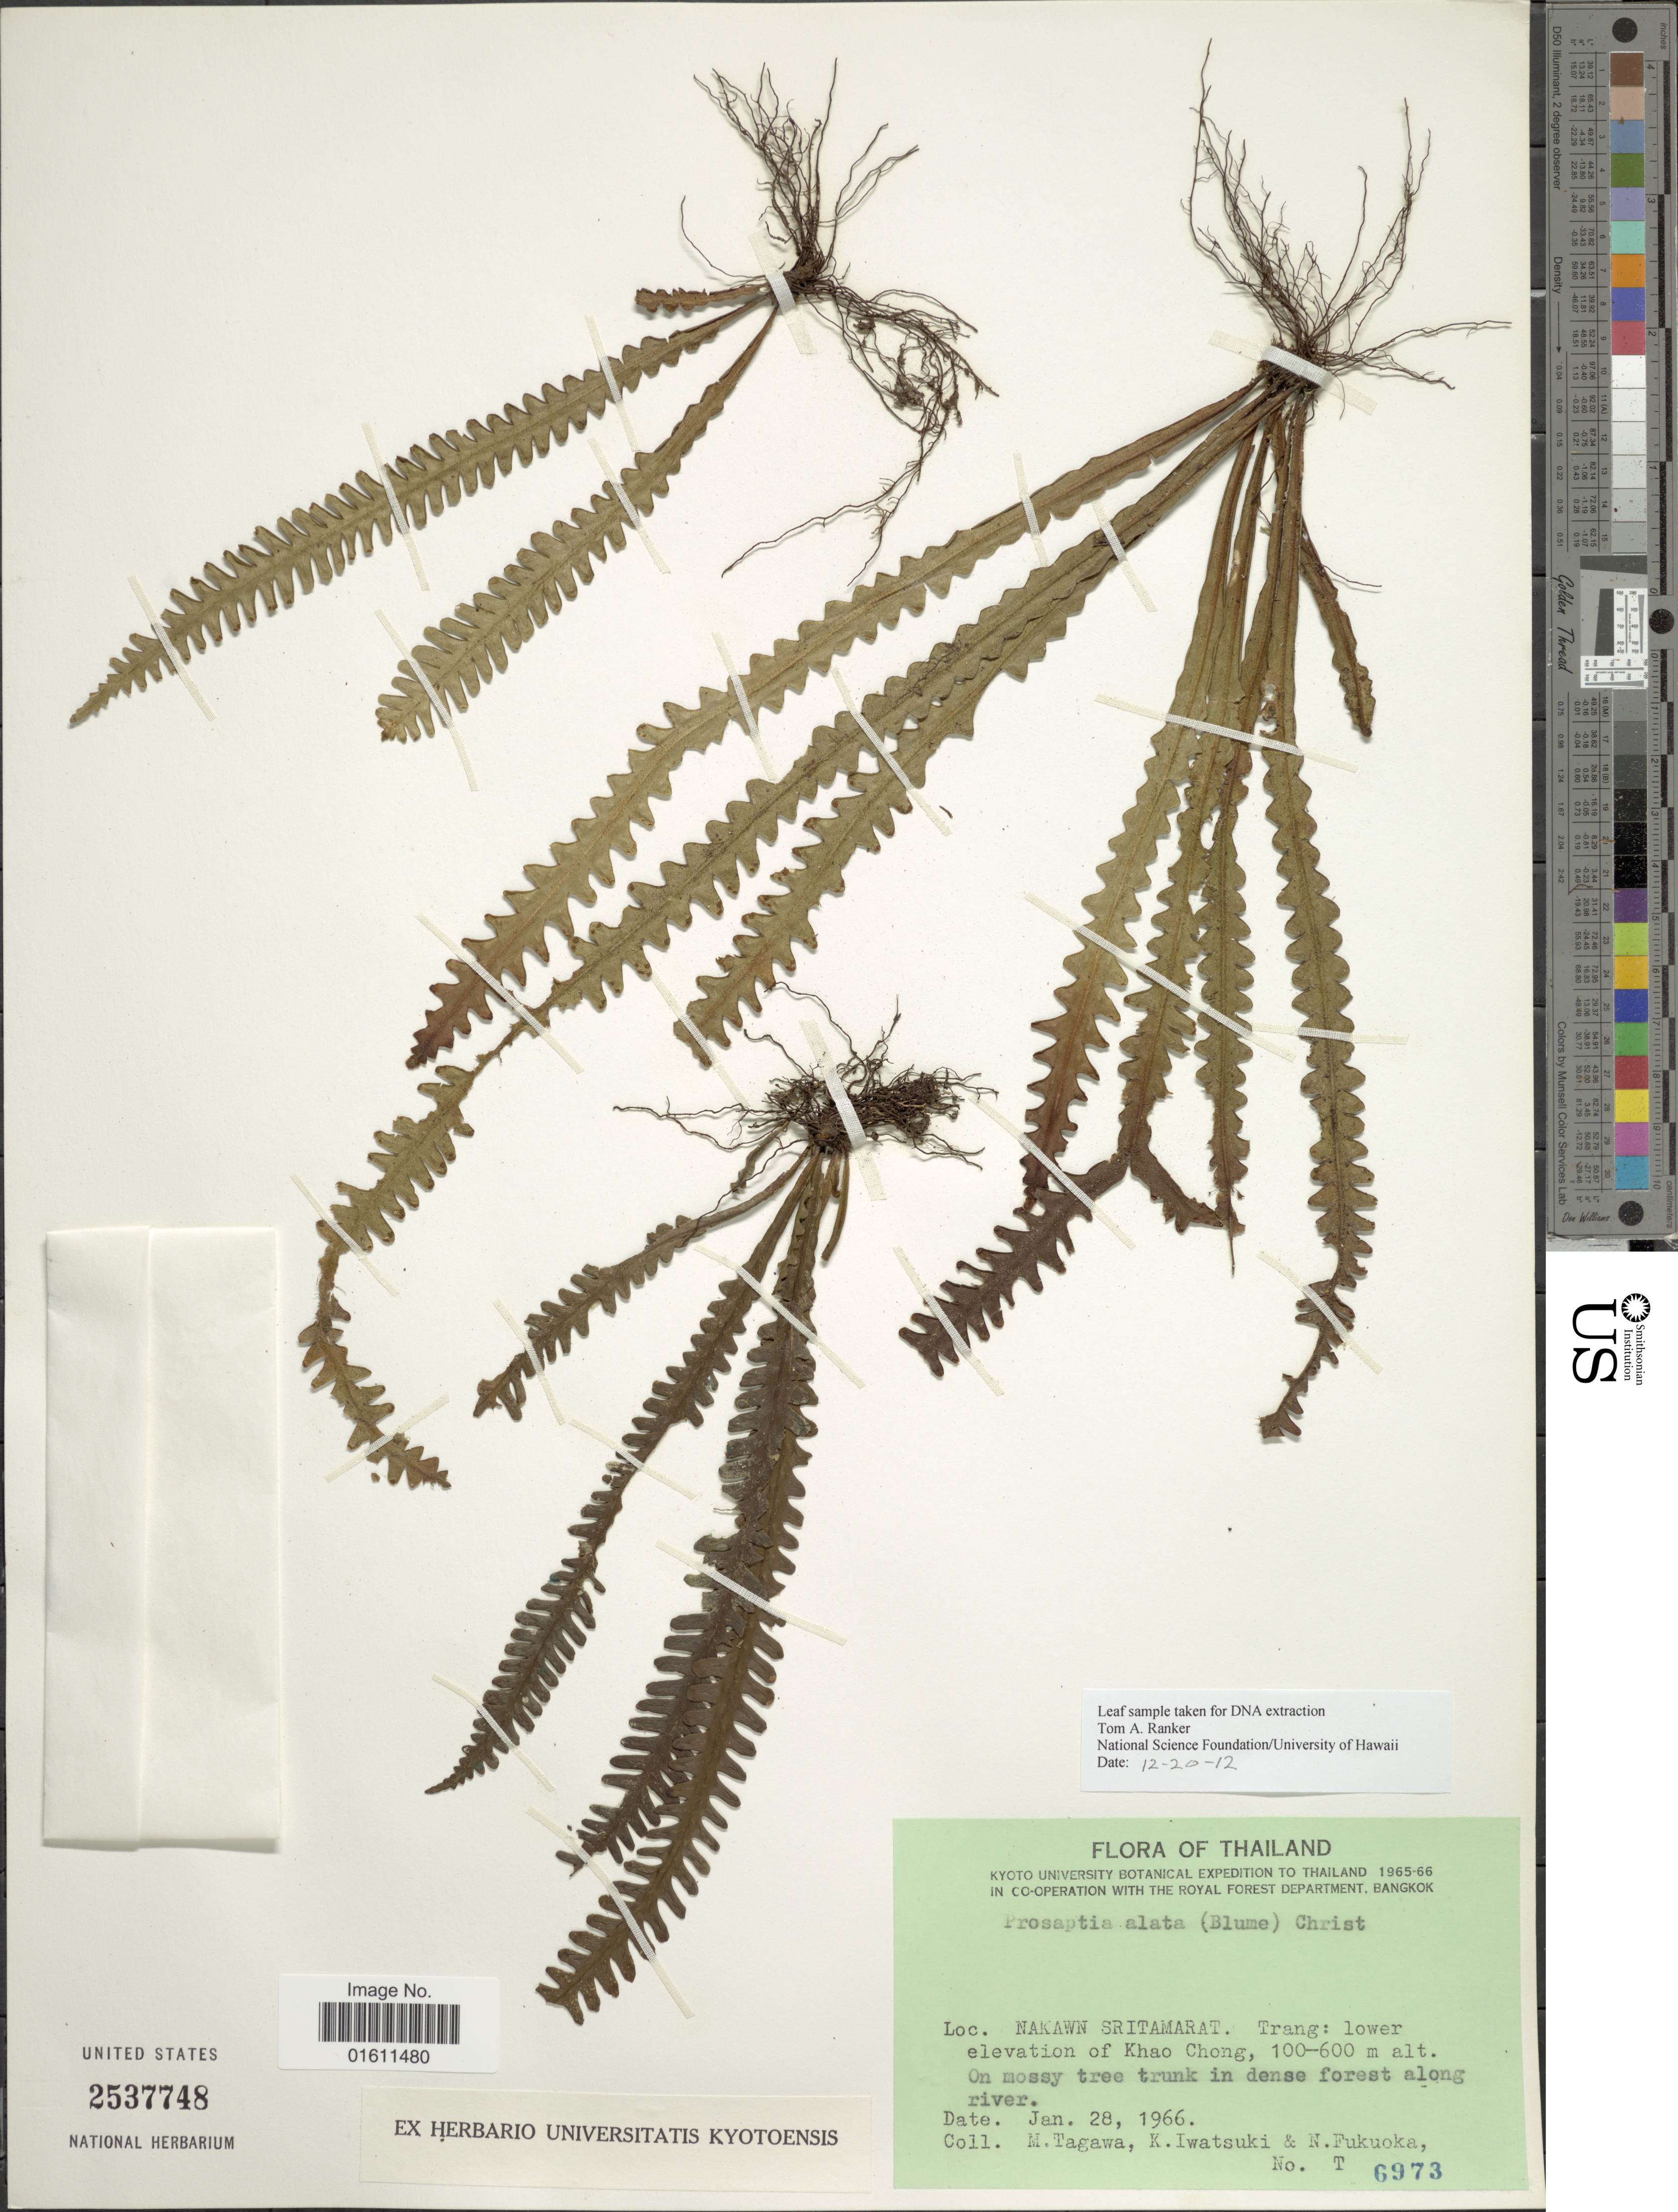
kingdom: Plantae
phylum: Tracheophyta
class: Polypodiopsida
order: Polypodiales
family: Polypodiaceae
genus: Prosaptia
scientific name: Prosaptia alata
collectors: M. Tagawa, K. Iwatsuki & N. Fukuoka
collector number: T6973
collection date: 1966-01-28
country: Thailand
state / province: Trang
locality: Thailand, Nakawn Sritamarat. Trang: lower elevation of Khao Chong.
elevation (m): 100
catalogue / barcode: US 2537748